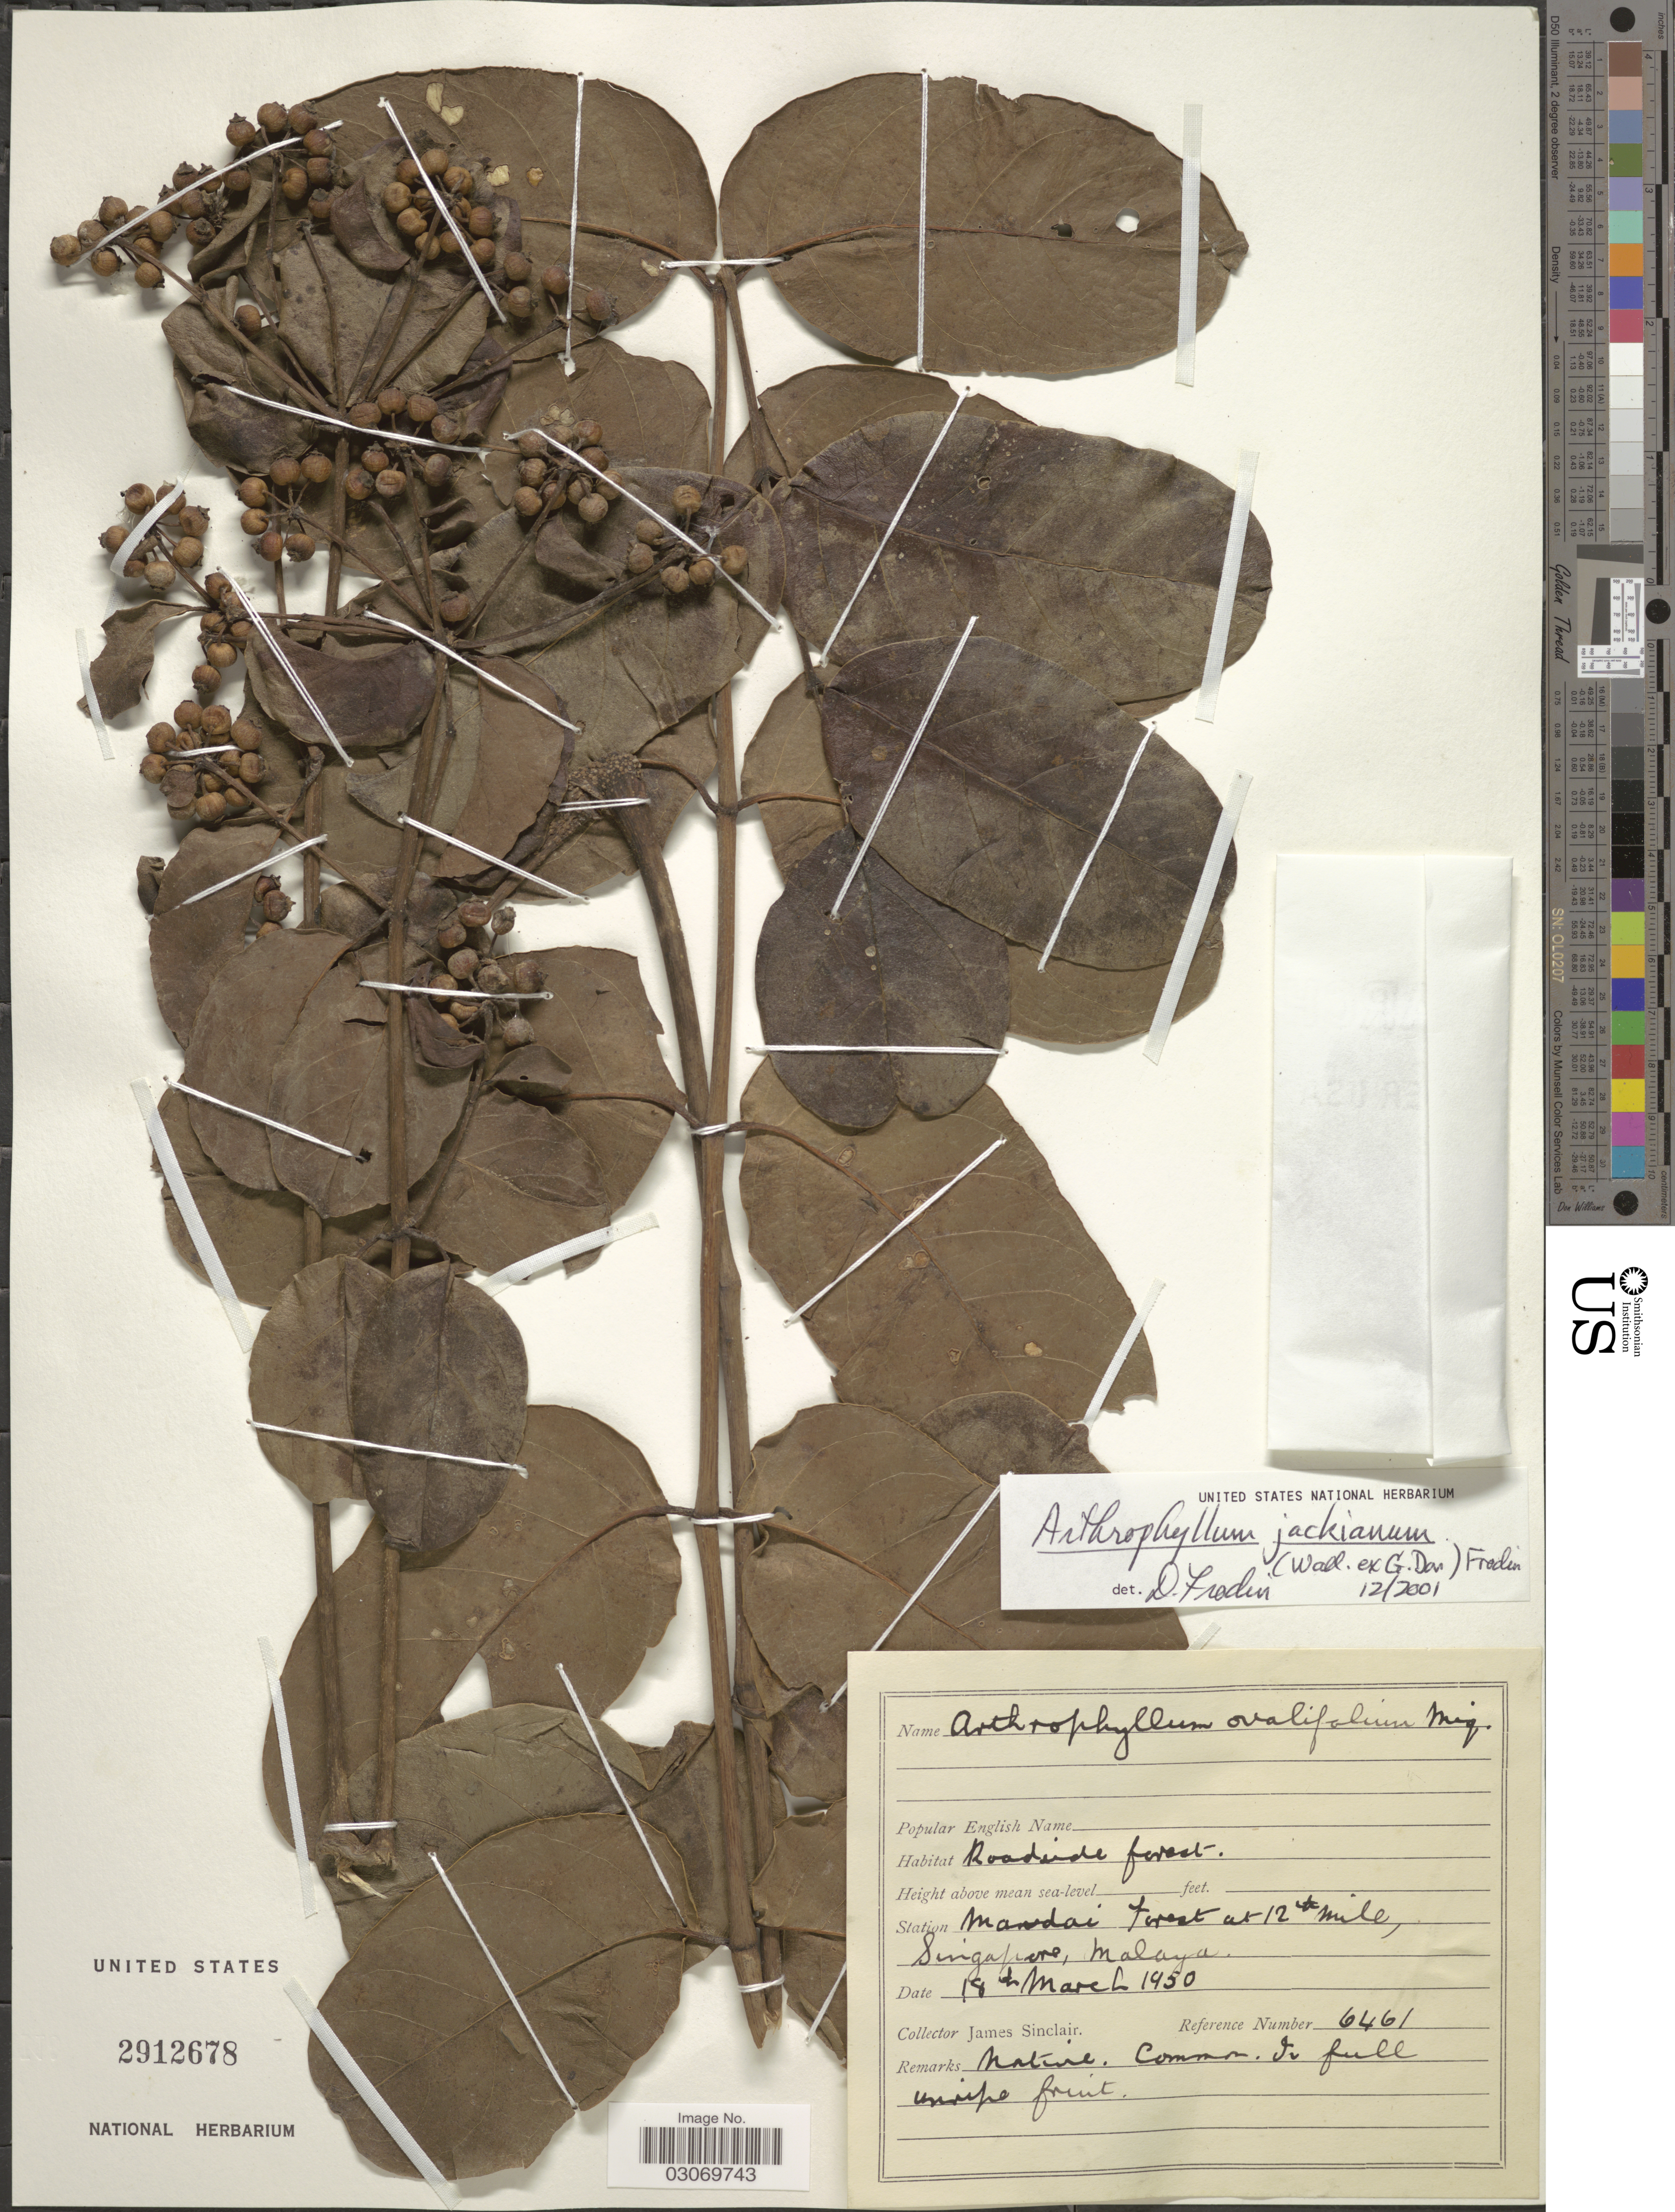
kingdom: Plantae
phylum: Tracheophyta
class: Magnoliopsida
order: Apiales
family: Araliaceae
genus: Arthrophyllum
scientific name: Arthrophyllum jackianum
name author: Frodin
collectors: J. Sinclair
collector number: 6461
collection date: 1950-03-18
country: Singapore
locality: Station Mandai forest at 12 mile, Malaya.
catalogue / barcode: US 2912678